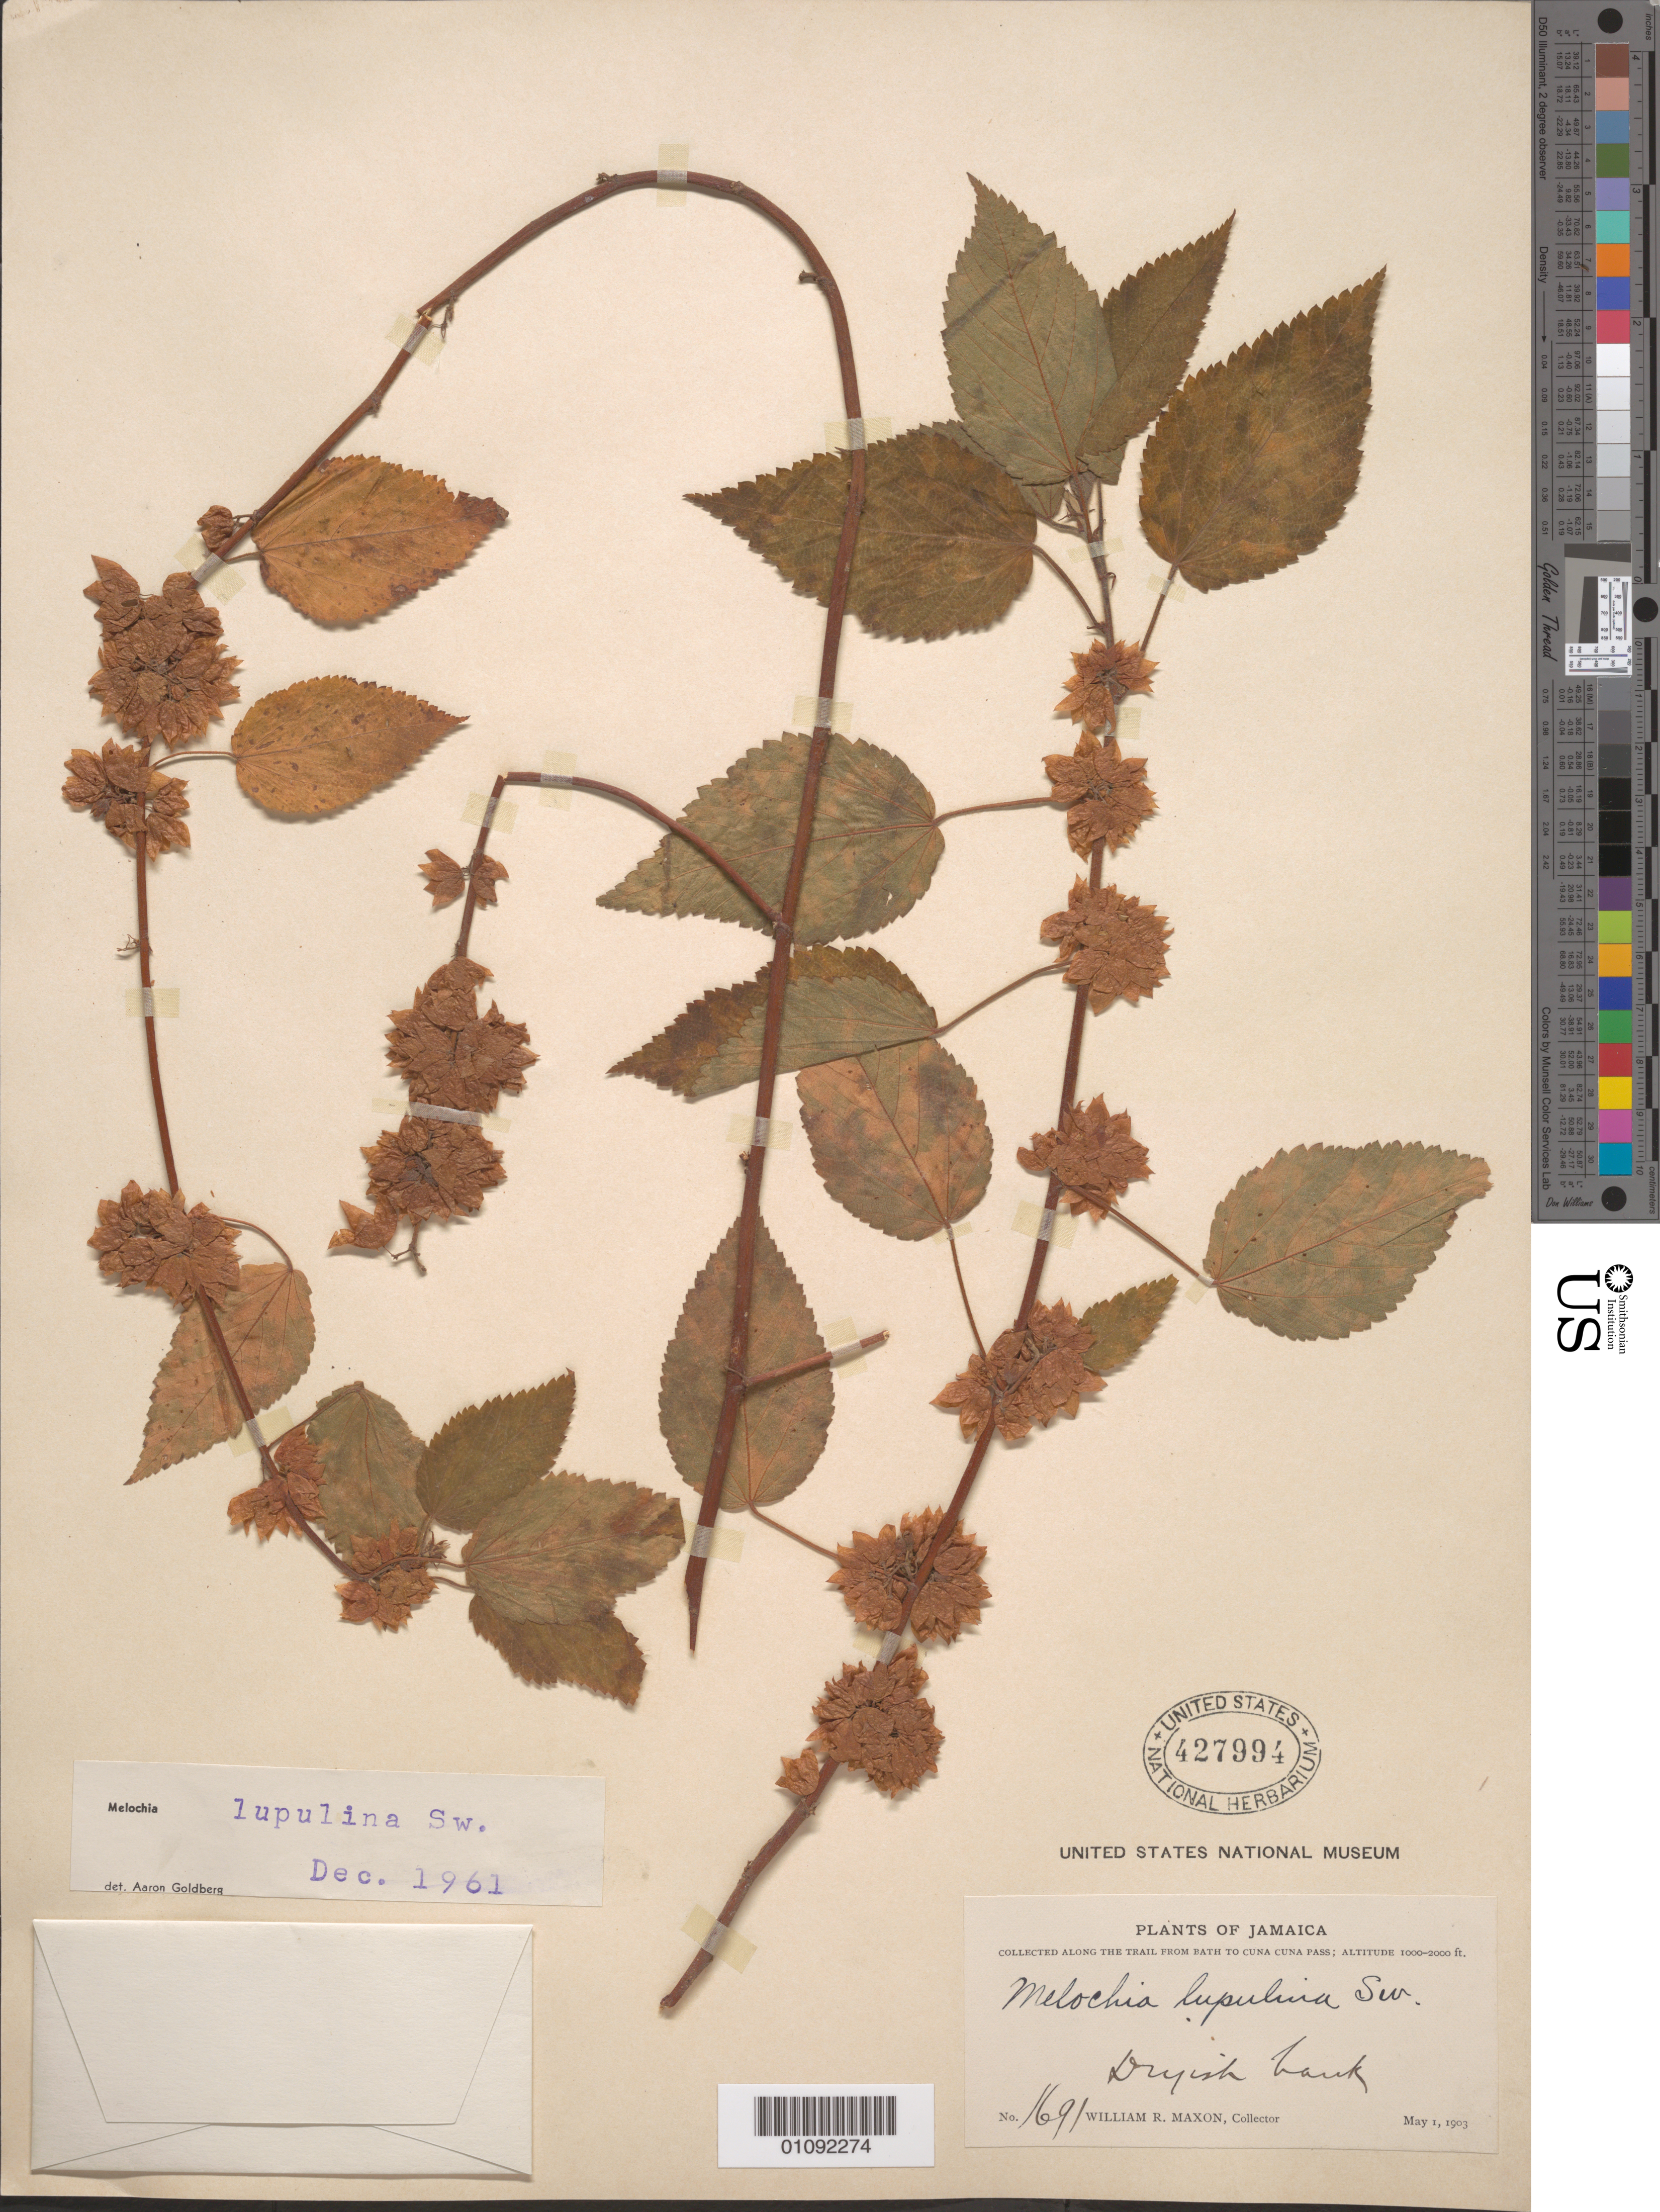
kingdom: Plantae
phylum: Tracheophyta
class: Magnoliopsida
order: Malvales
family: Malvaceae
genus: Melochia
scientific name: Melochia lupulina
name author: Sw.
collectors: W. R. Maxon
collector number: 1691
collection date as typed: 01 May 1903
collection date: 1903-05-01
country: Jamaica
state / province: Saint Thomas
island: Jamaica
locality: Along the trail from Bath to Cuna Cuna Pass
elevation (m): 305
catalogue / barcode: US 427994